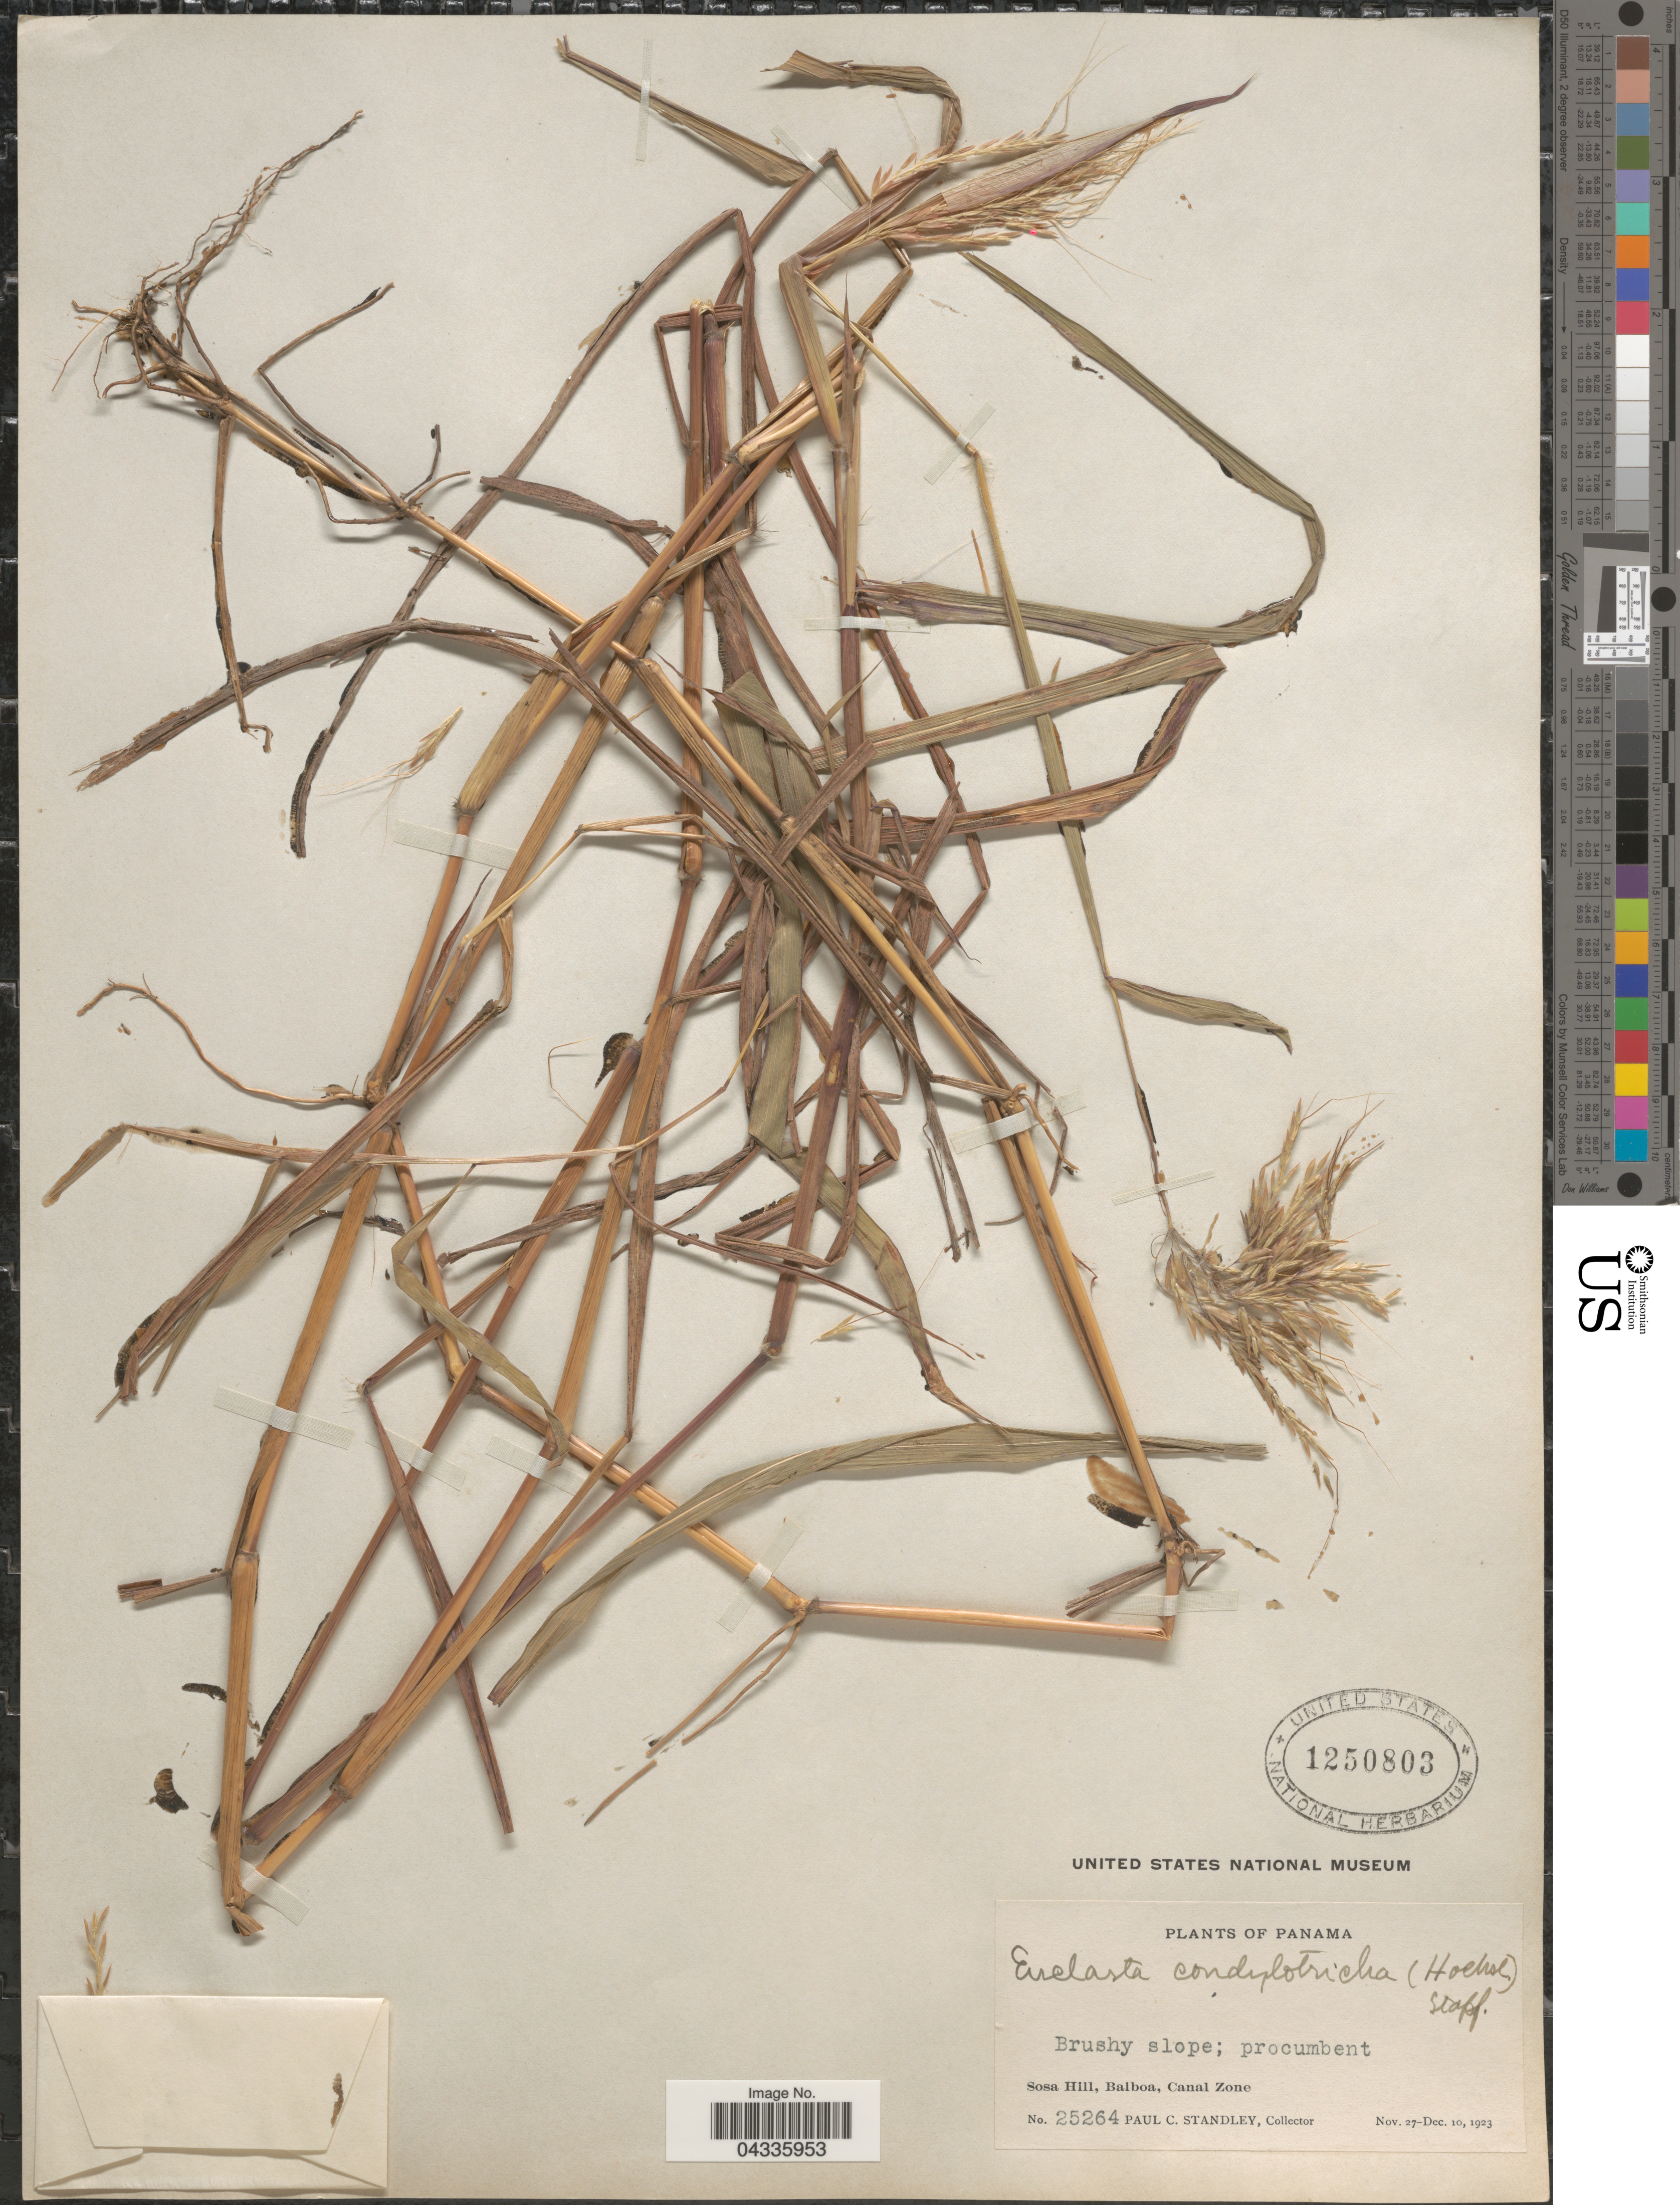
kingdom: Plantae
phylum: Tracheophyta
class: Liliopsida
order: Poales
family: Poaceae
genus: Euclasta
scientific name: Euclasta condylotricha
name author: (Hochst. ex Steud.) Stapf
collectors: P. C. Standley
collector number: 25264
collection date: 1923-11-27/1923-12-10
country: Panama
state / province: Colón / Panamá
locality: Sosa Hill, Balboa, Canal Zone.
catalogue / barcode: US 1250803